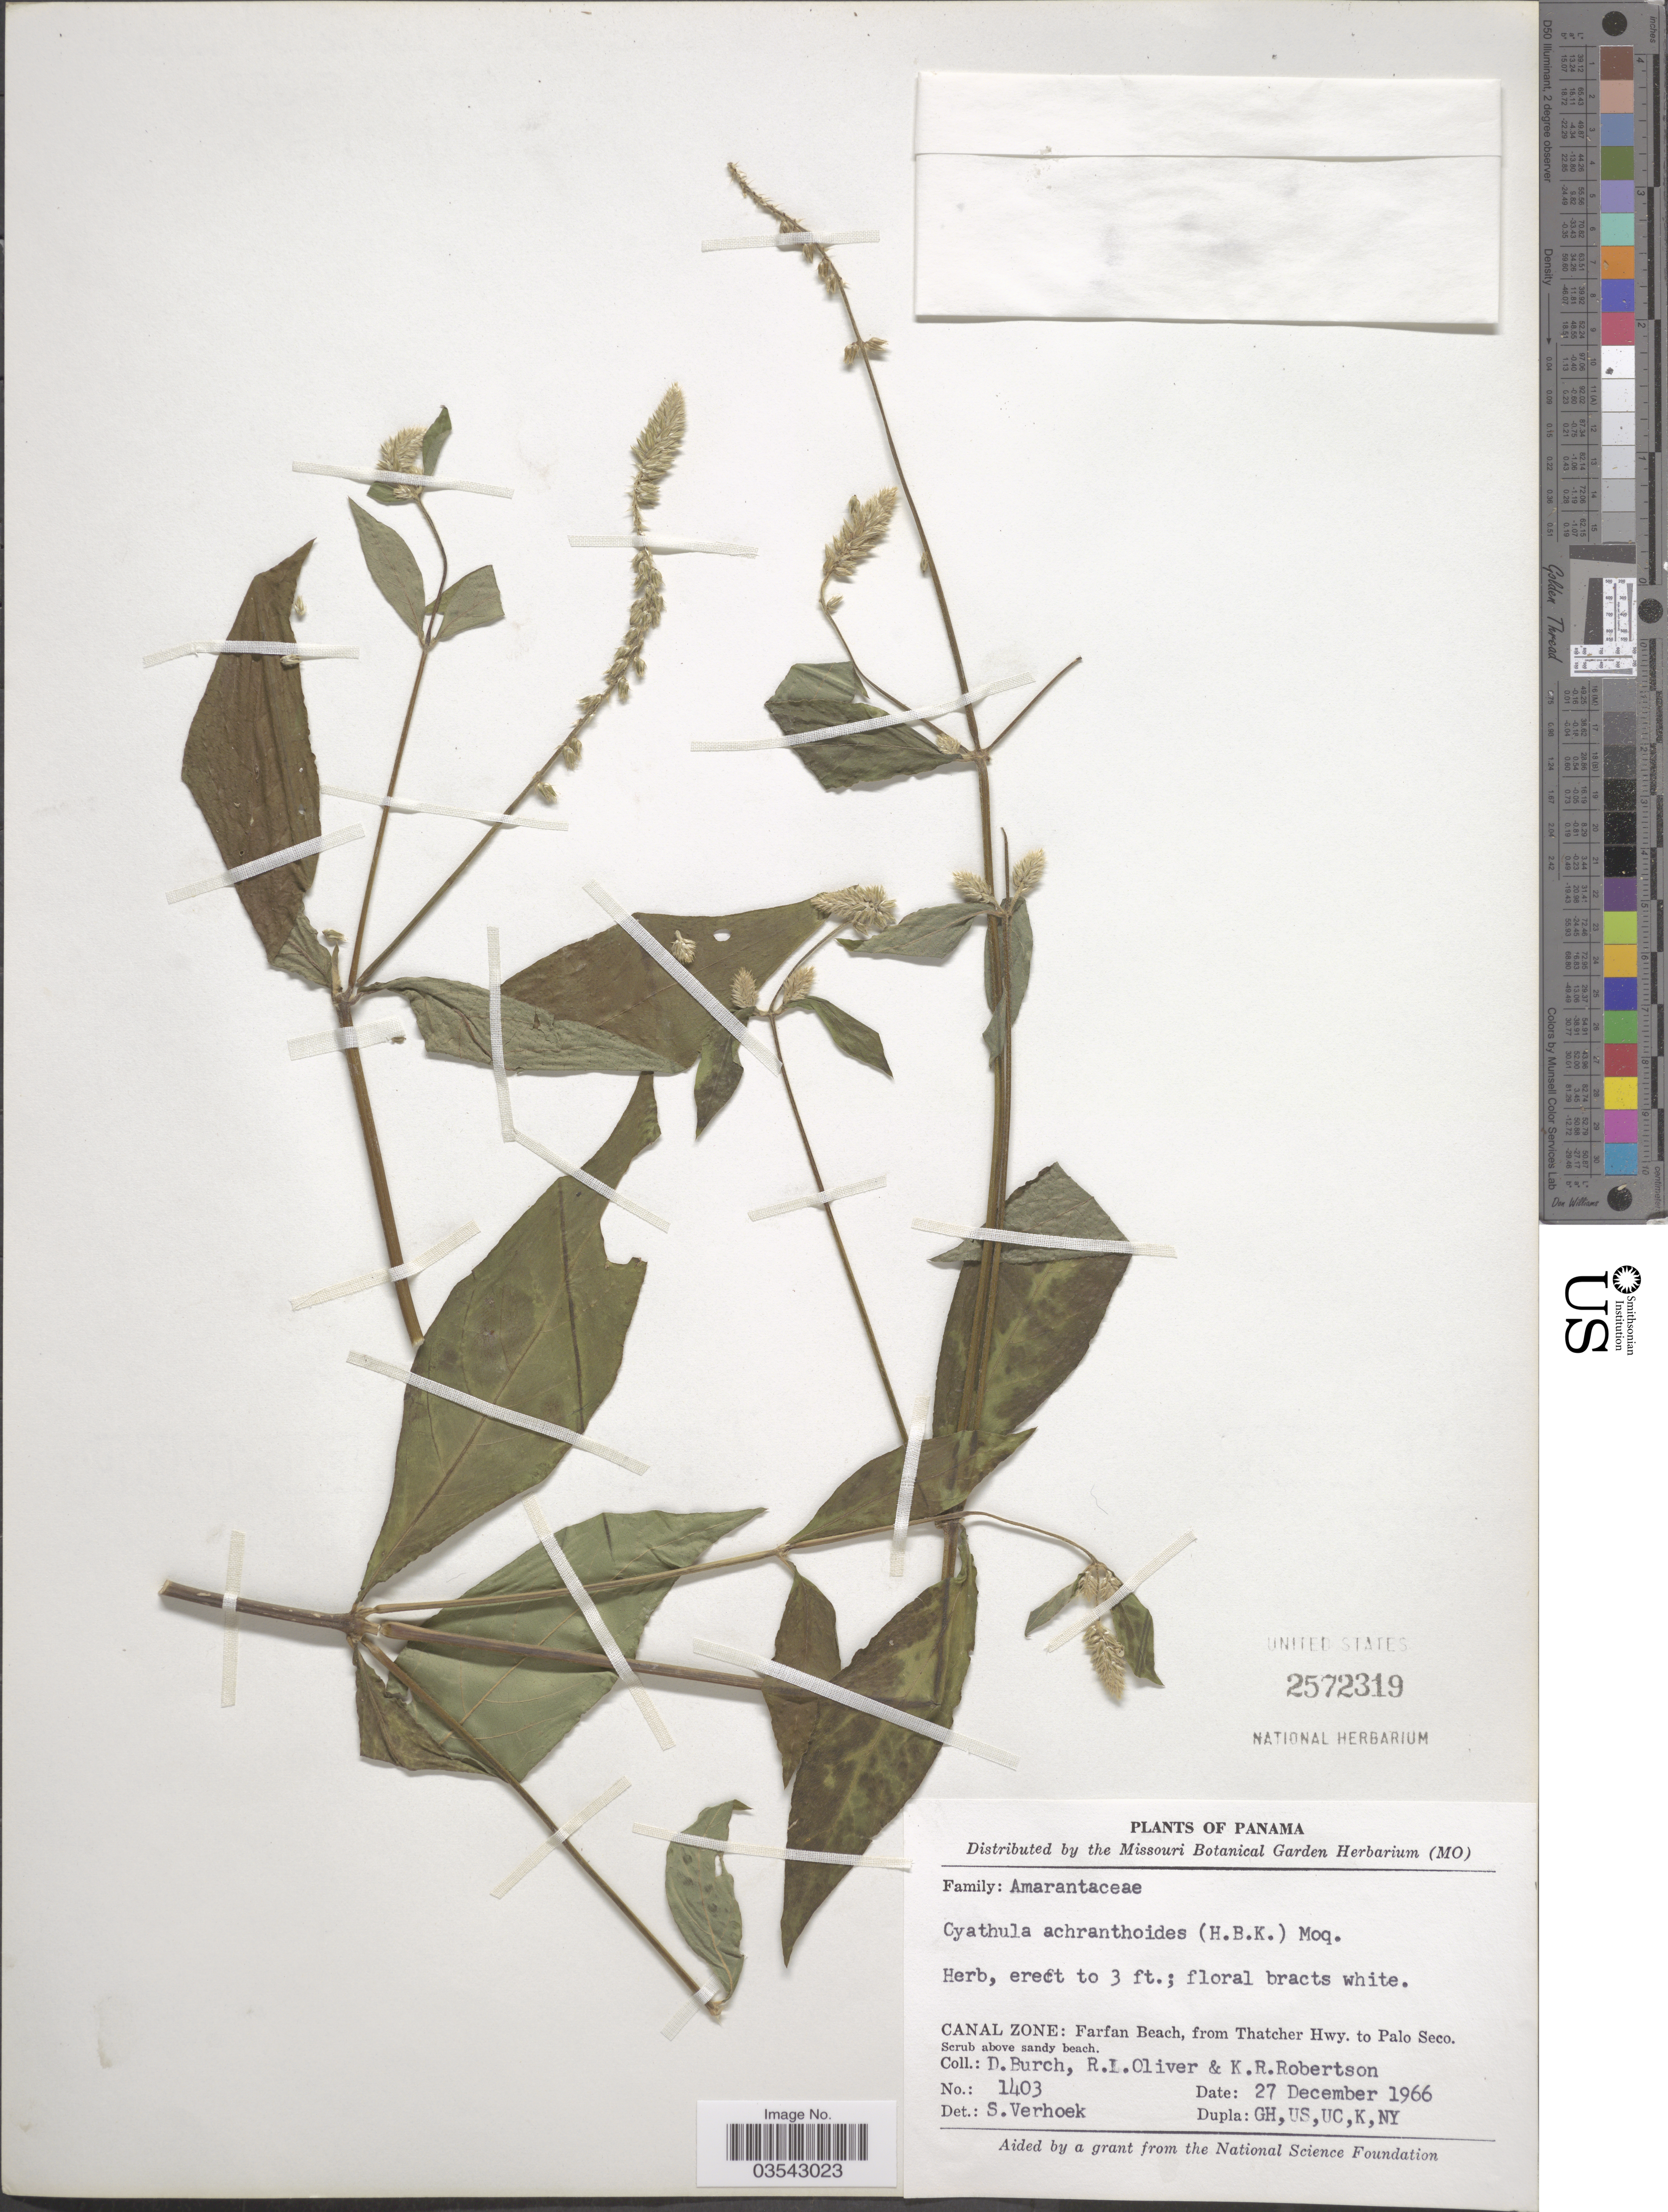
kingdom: Plantae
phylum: Tracheophyta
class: Magnoliopsida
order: Caryophyllales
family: Amaranthaceae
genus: Cyathula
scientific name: Cyathula achyranthoides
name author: (Kunth) Moq.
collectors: D. Burch, R. Oliver & K. Robertson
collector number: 1403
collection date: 1966-12-27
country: Panama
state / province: Colón / Panamá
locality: Canal Zone: Farfan Beach, from Thatcher Hwy. to Palo Seco.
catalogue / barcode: US 2572319